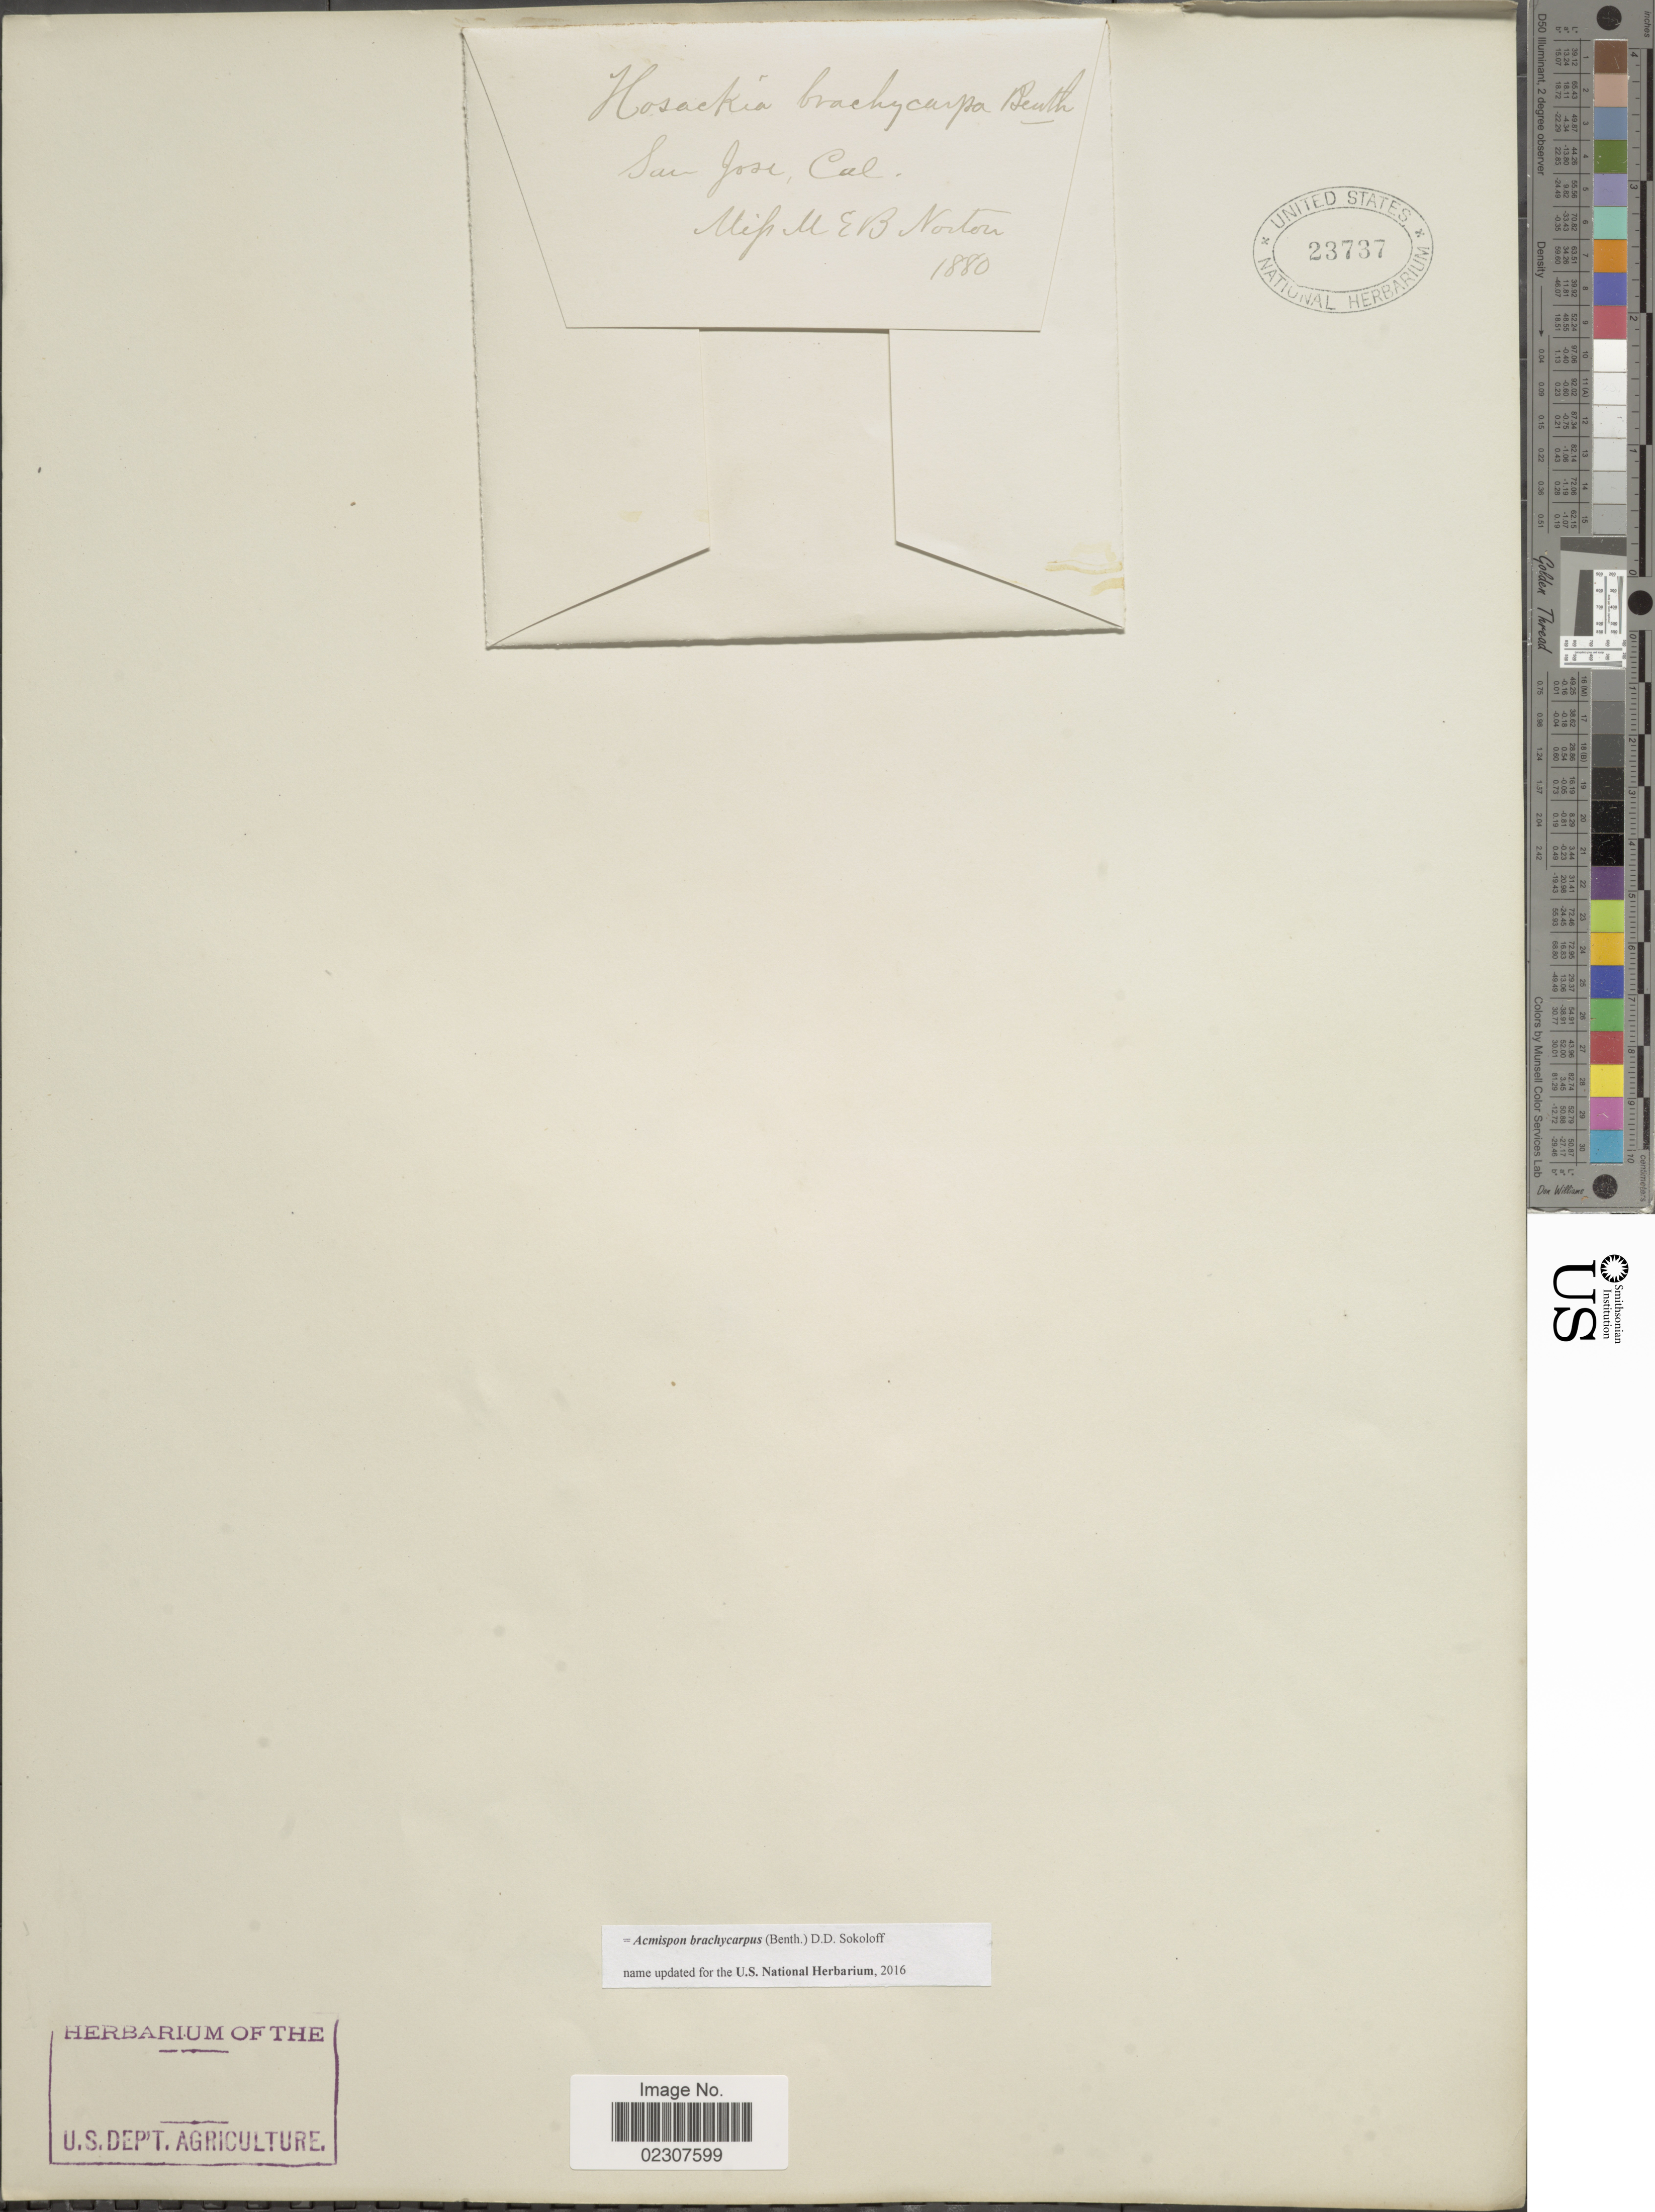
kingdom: Plantae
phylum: Tracheophyta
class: Magnoliopsida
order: Fabales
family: Fabaceae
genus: Acmispon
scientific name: Acmispon brachycarpus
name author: (Benth.) D.D. Sokoloff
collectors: E. Norton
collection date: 1880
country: United States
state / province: California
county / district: Santa Clara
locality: San Jose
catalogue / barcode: US 23737